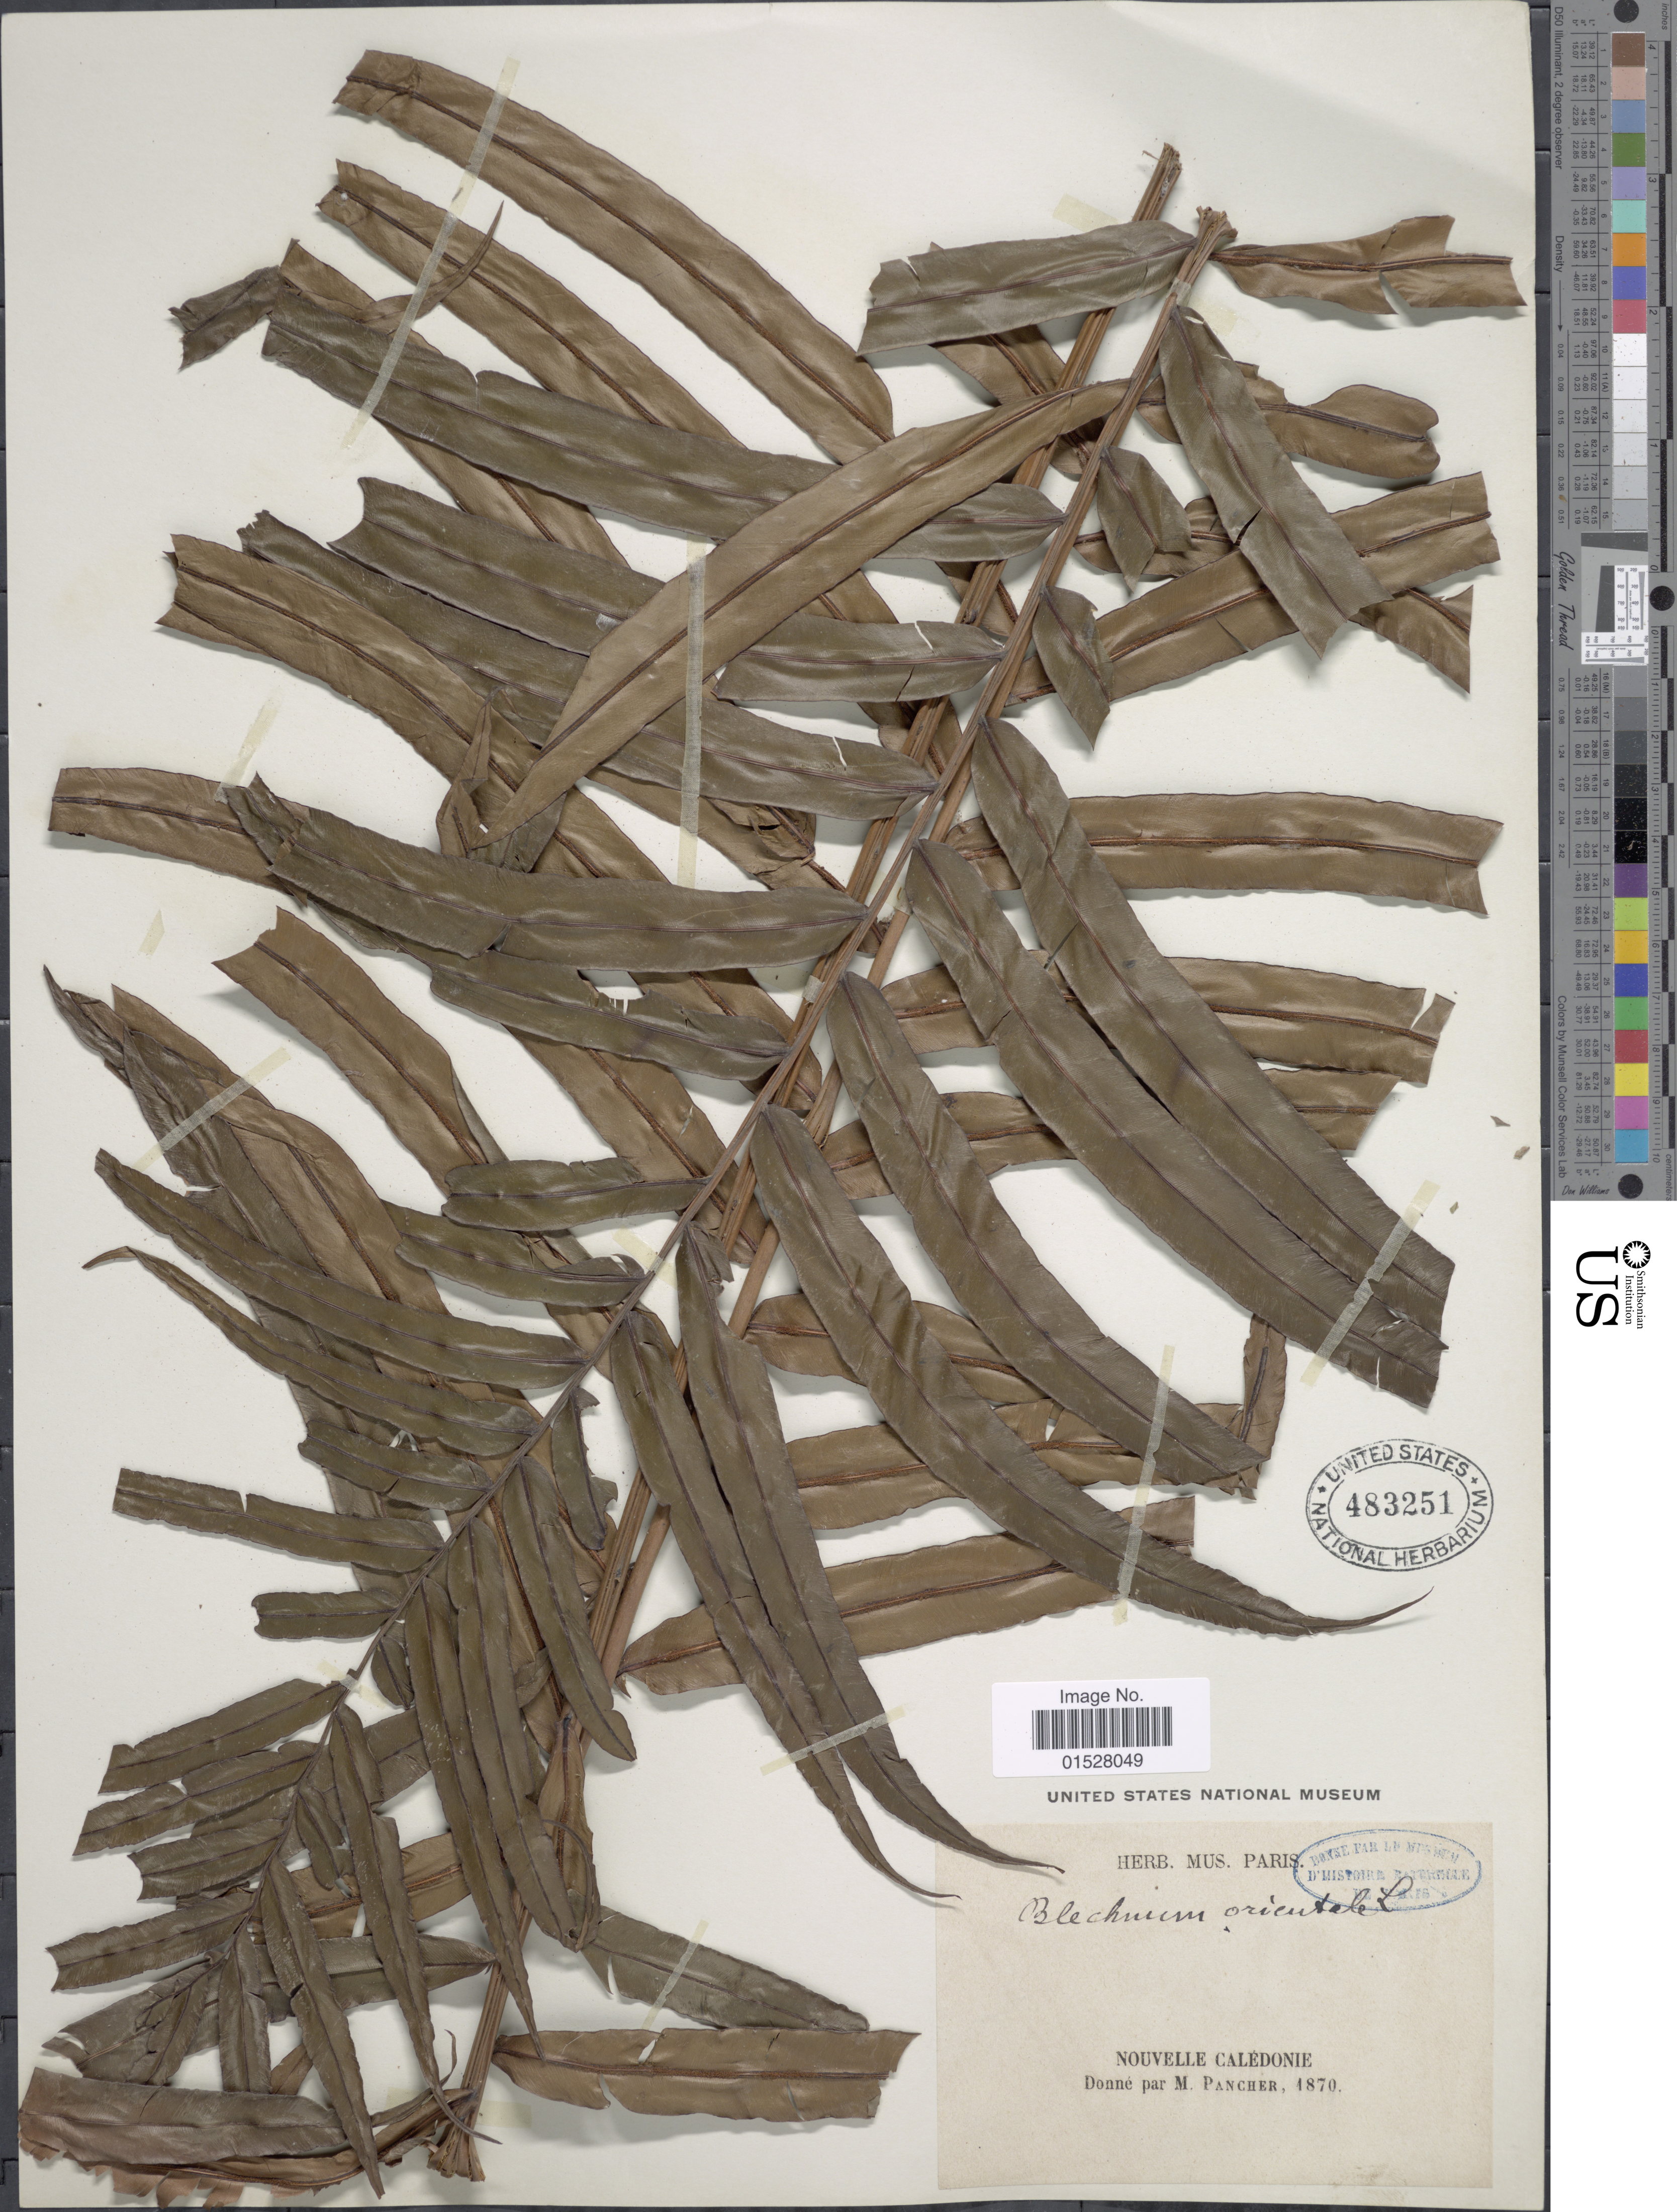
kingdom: Plantae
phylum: Tracheophyta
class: Polypodiopsida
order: Polypodiales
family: Blechnaceae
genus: Blechnum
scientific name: Blechnum orientale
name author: L.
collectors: ex herb. Mus. Paris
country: New Caledonia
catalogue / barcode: US 483251